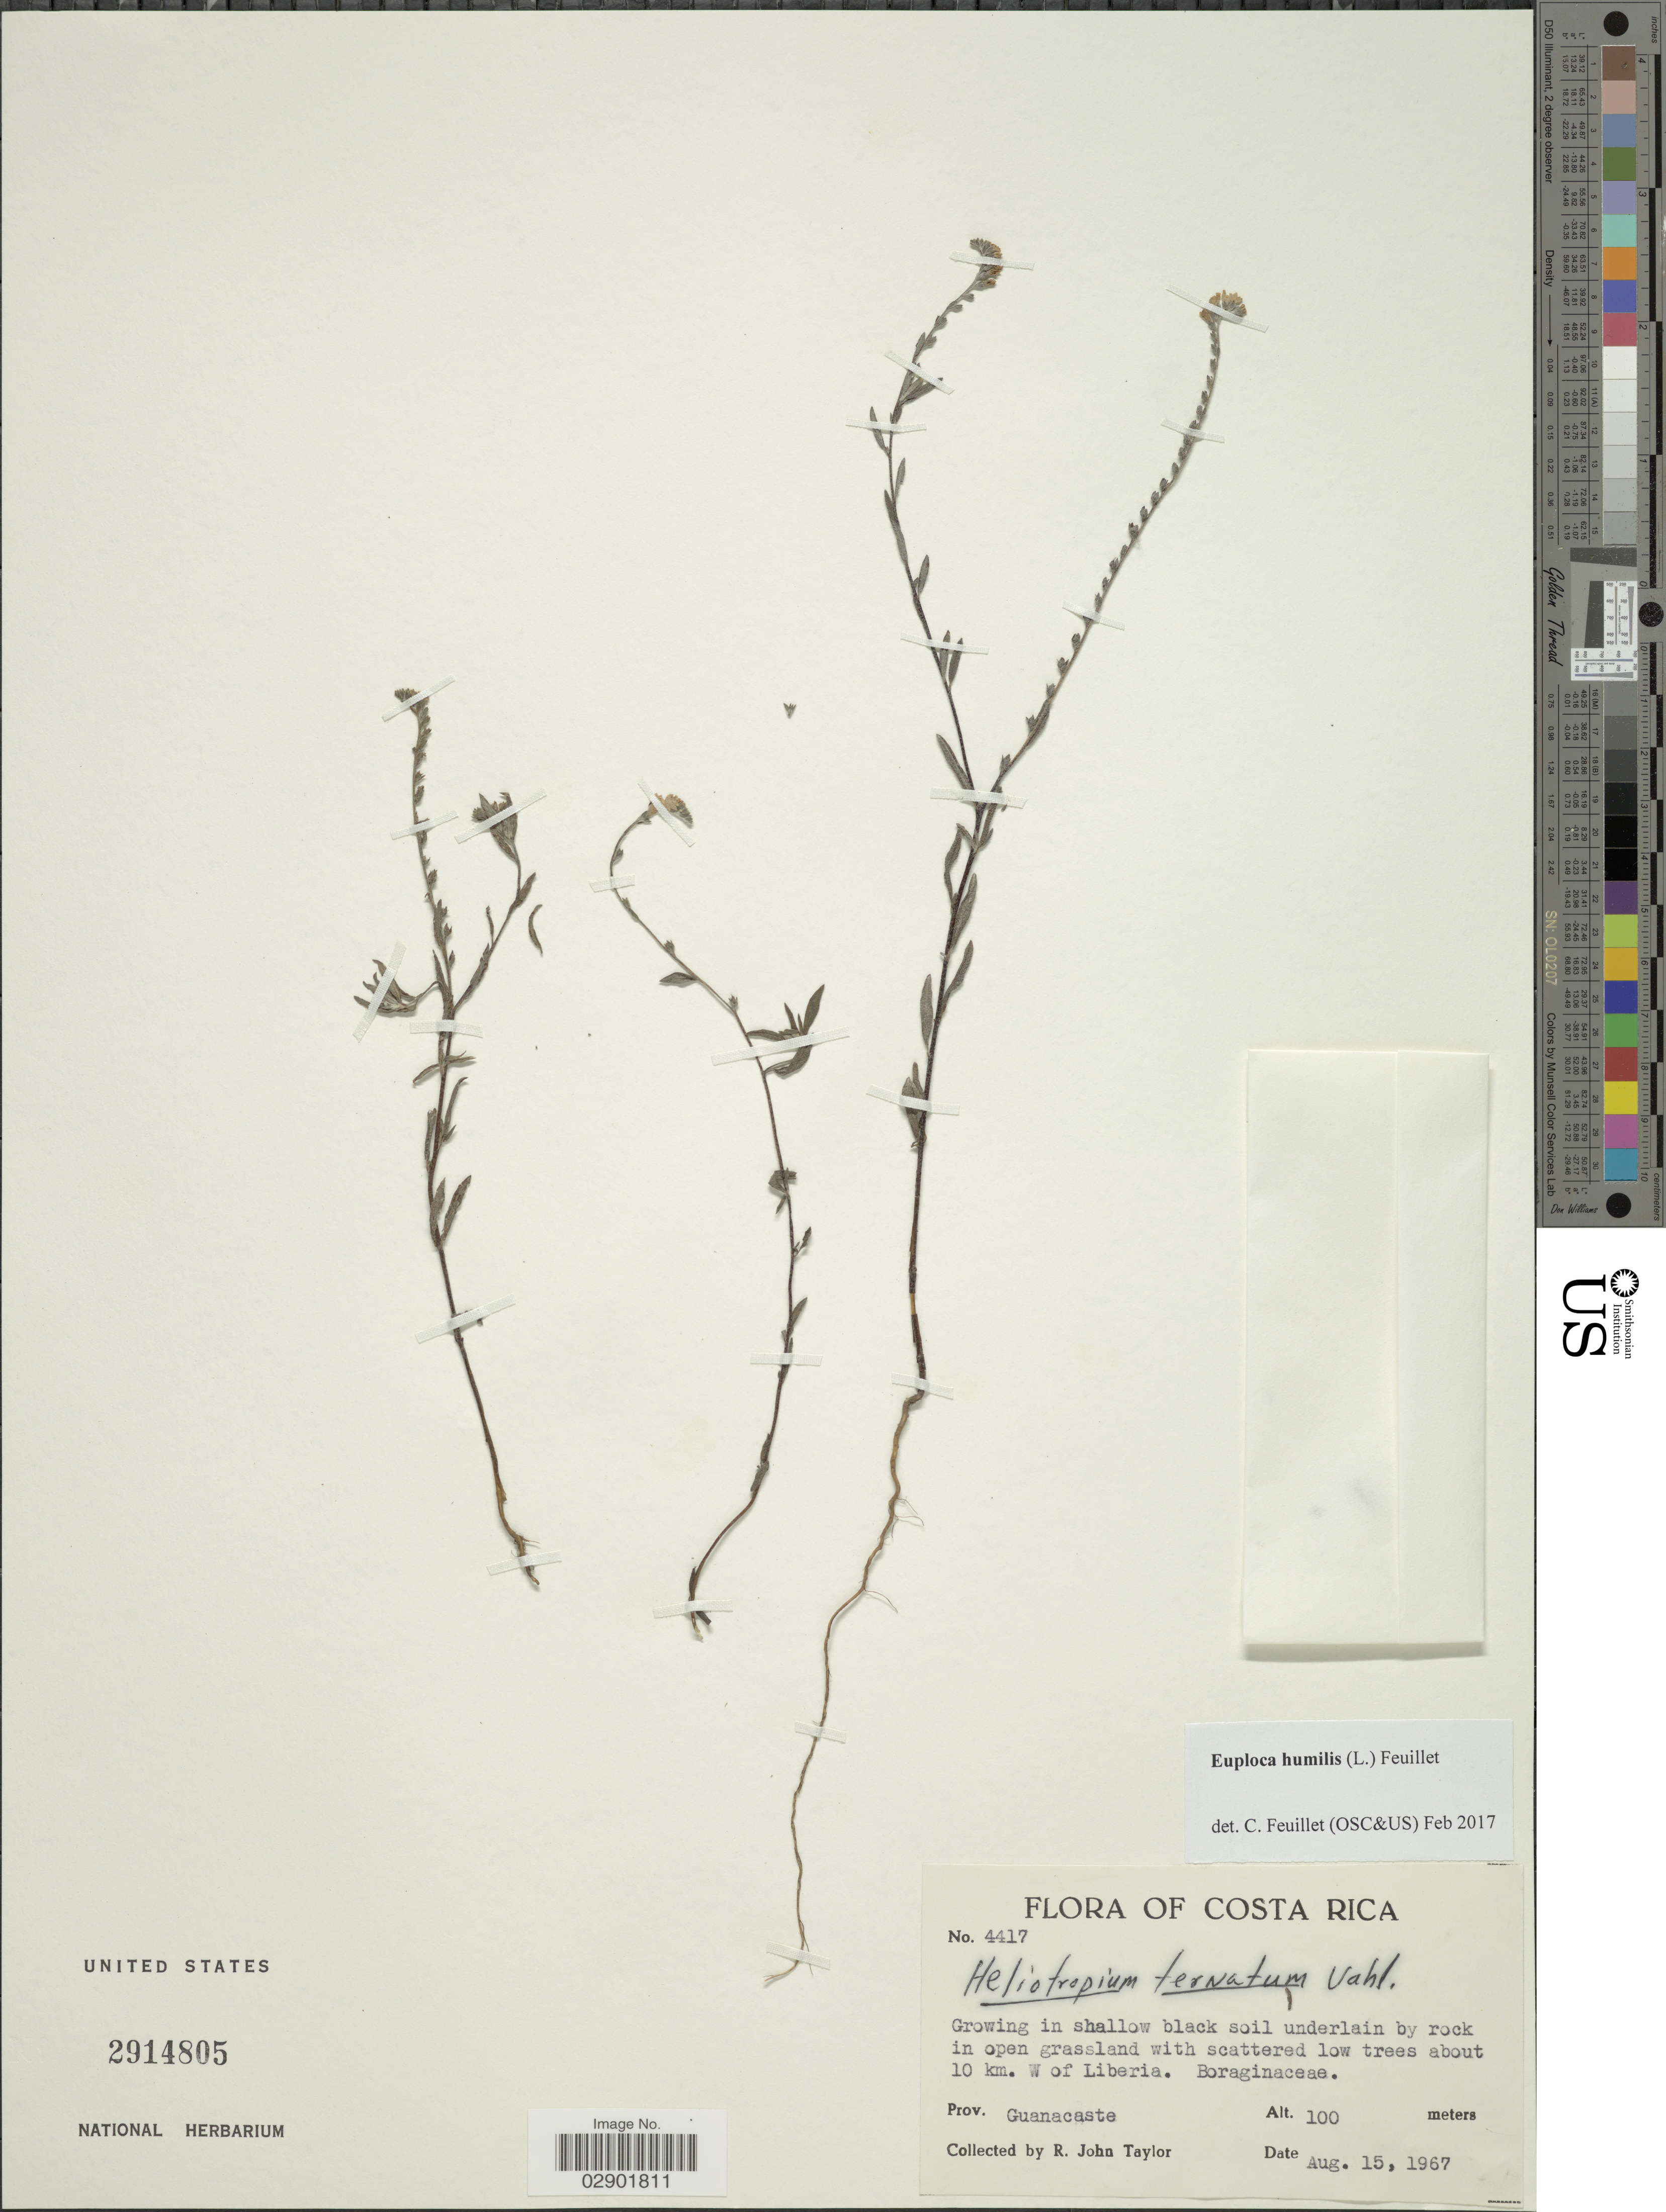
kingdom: Plantae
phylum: Tracheophyta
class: Magnoliopsida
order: Boraginales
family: Heliotropiaceae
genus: Euploca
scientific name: Euploca humilis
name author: (L.) Feuillet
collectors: R. J. Taylor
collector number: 4417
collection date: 1967-08-15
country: Costa Rica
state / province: Guanacaste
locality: About 10 km. W of Liberia. Prov. Guanacaste.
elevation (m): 100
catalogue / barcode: US 2914805